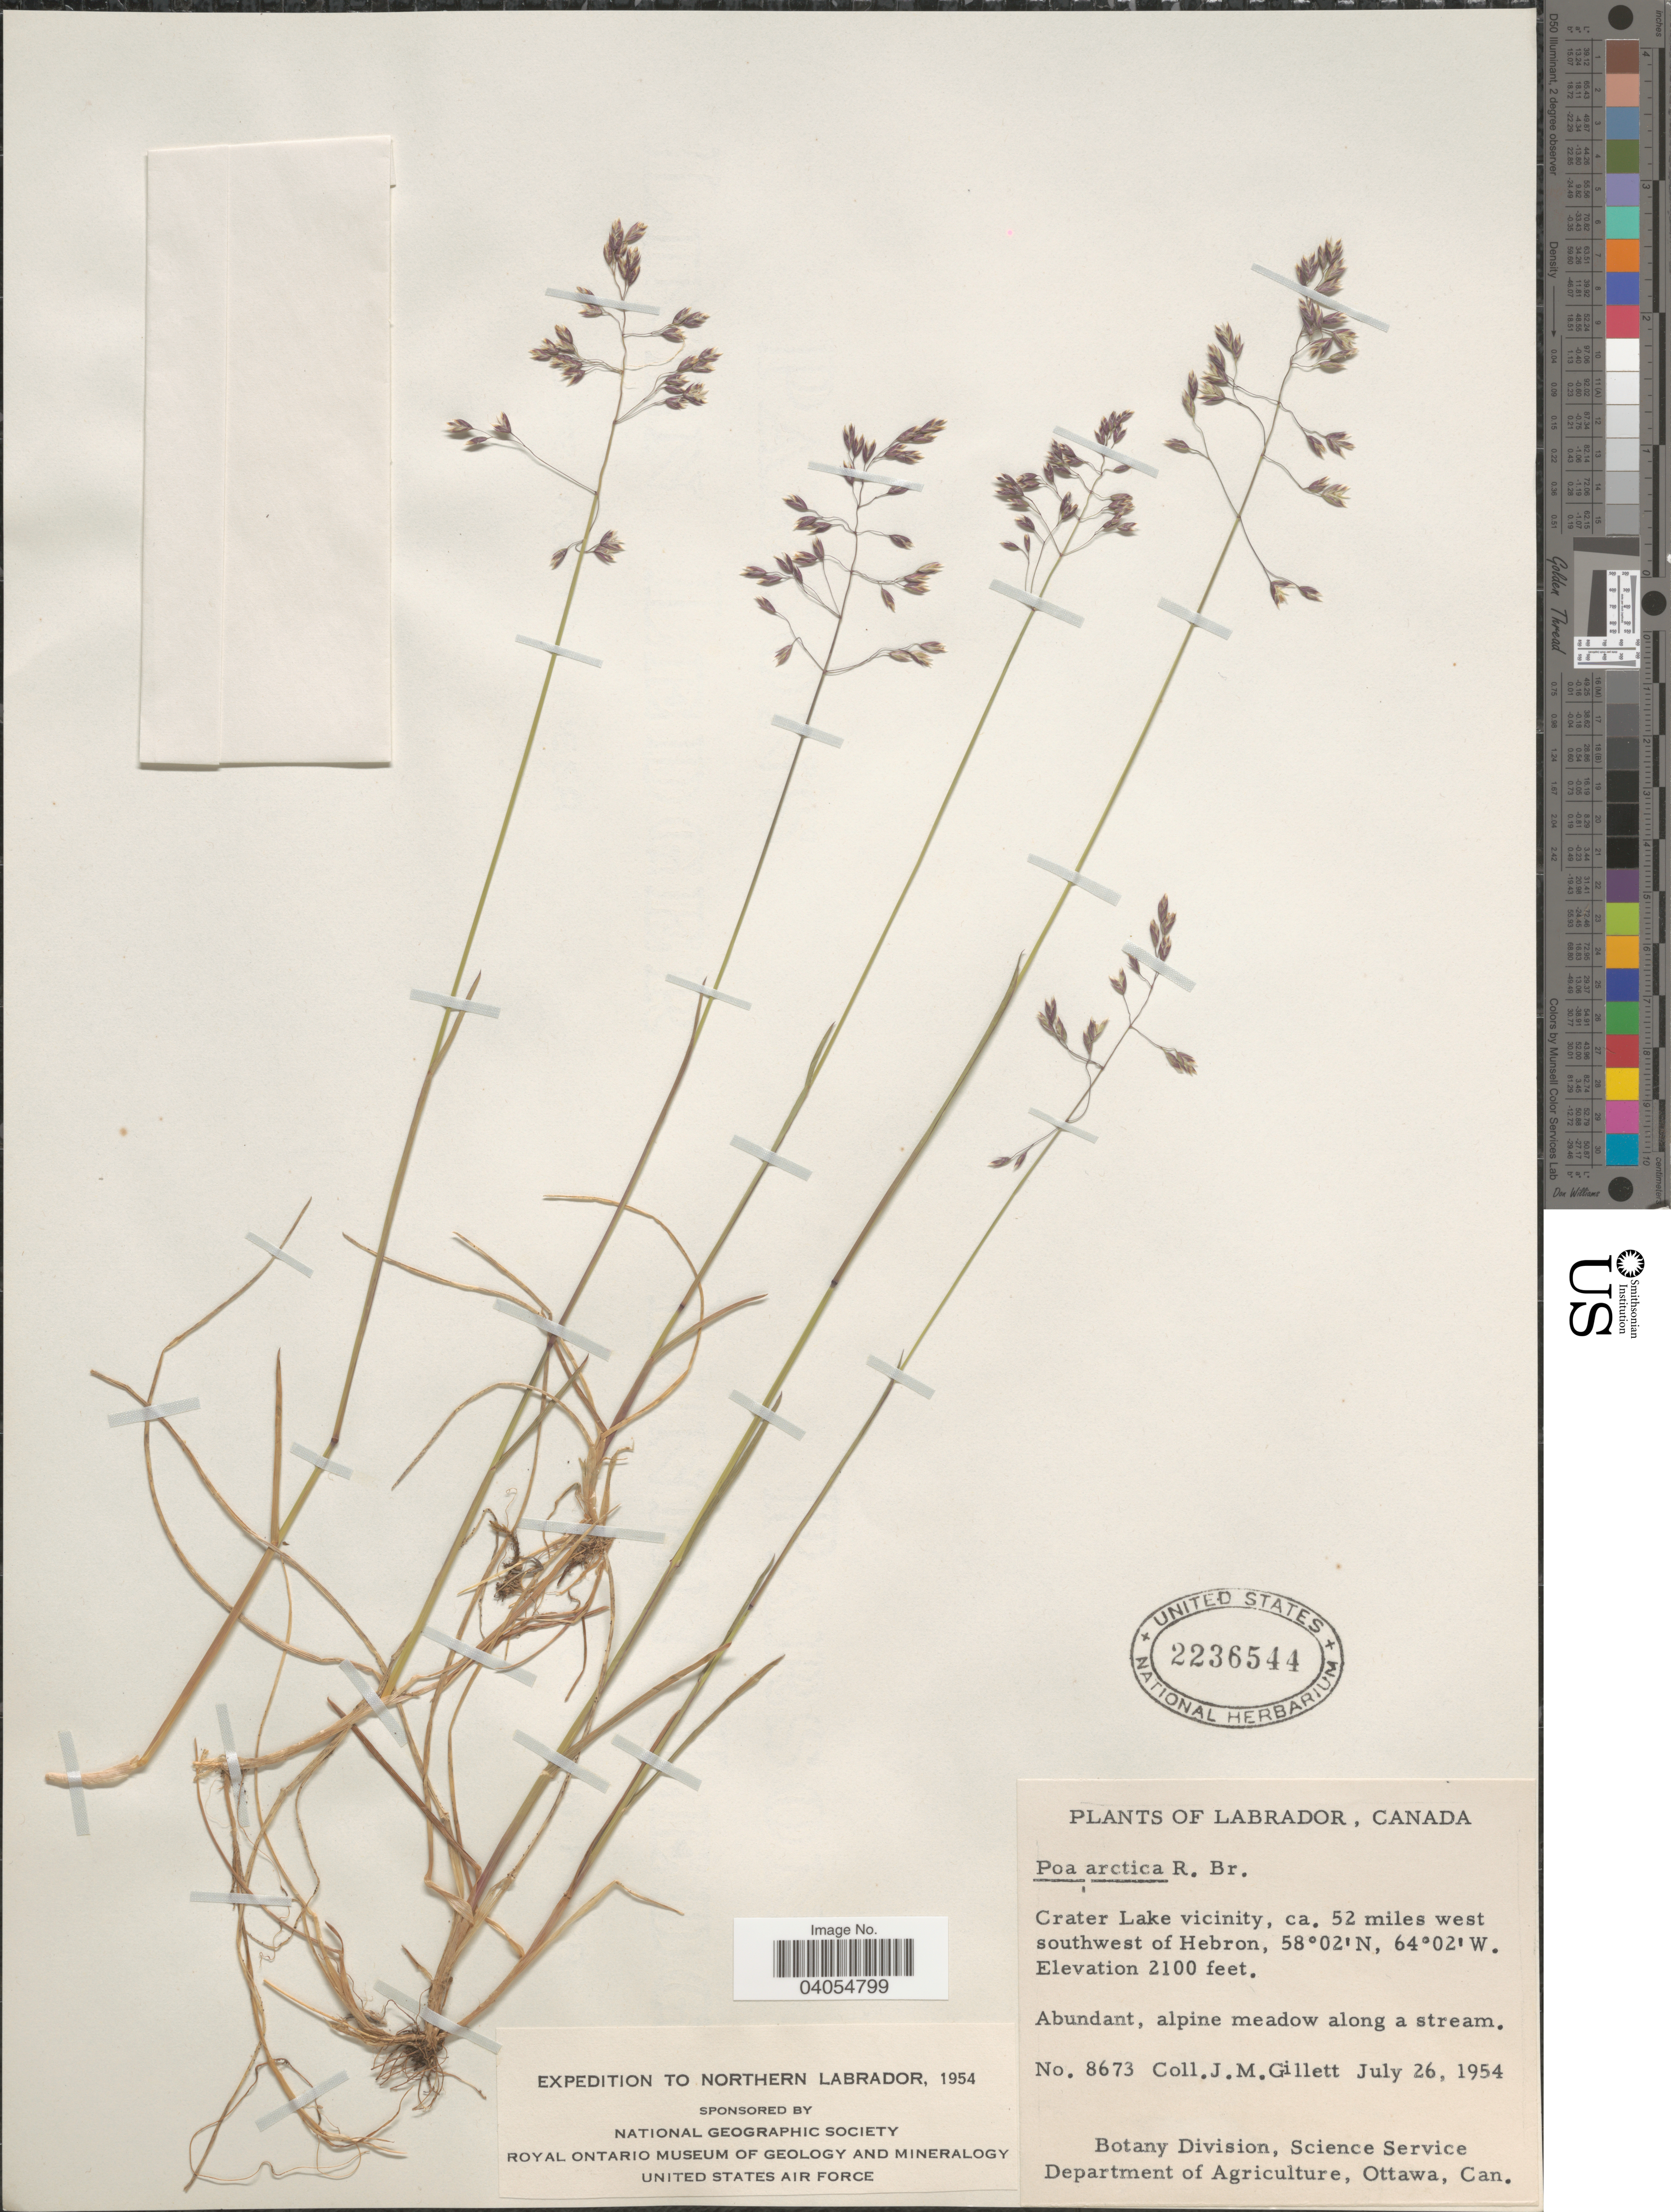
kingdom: Plantae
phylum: Tracheophyta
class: Liliopsida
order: Poales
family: Poaceae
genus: Poa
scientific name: Poa arctica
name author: R. Br.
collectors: J. M. Gillett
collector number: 8673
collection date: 1954-07-26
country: Canada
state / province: Newfoundland and Labrador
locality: Northern Labrador. Crater Lake vicinity, ca. 52 miles west southwest of Hebron.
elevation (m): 640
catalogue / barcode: US 2236544